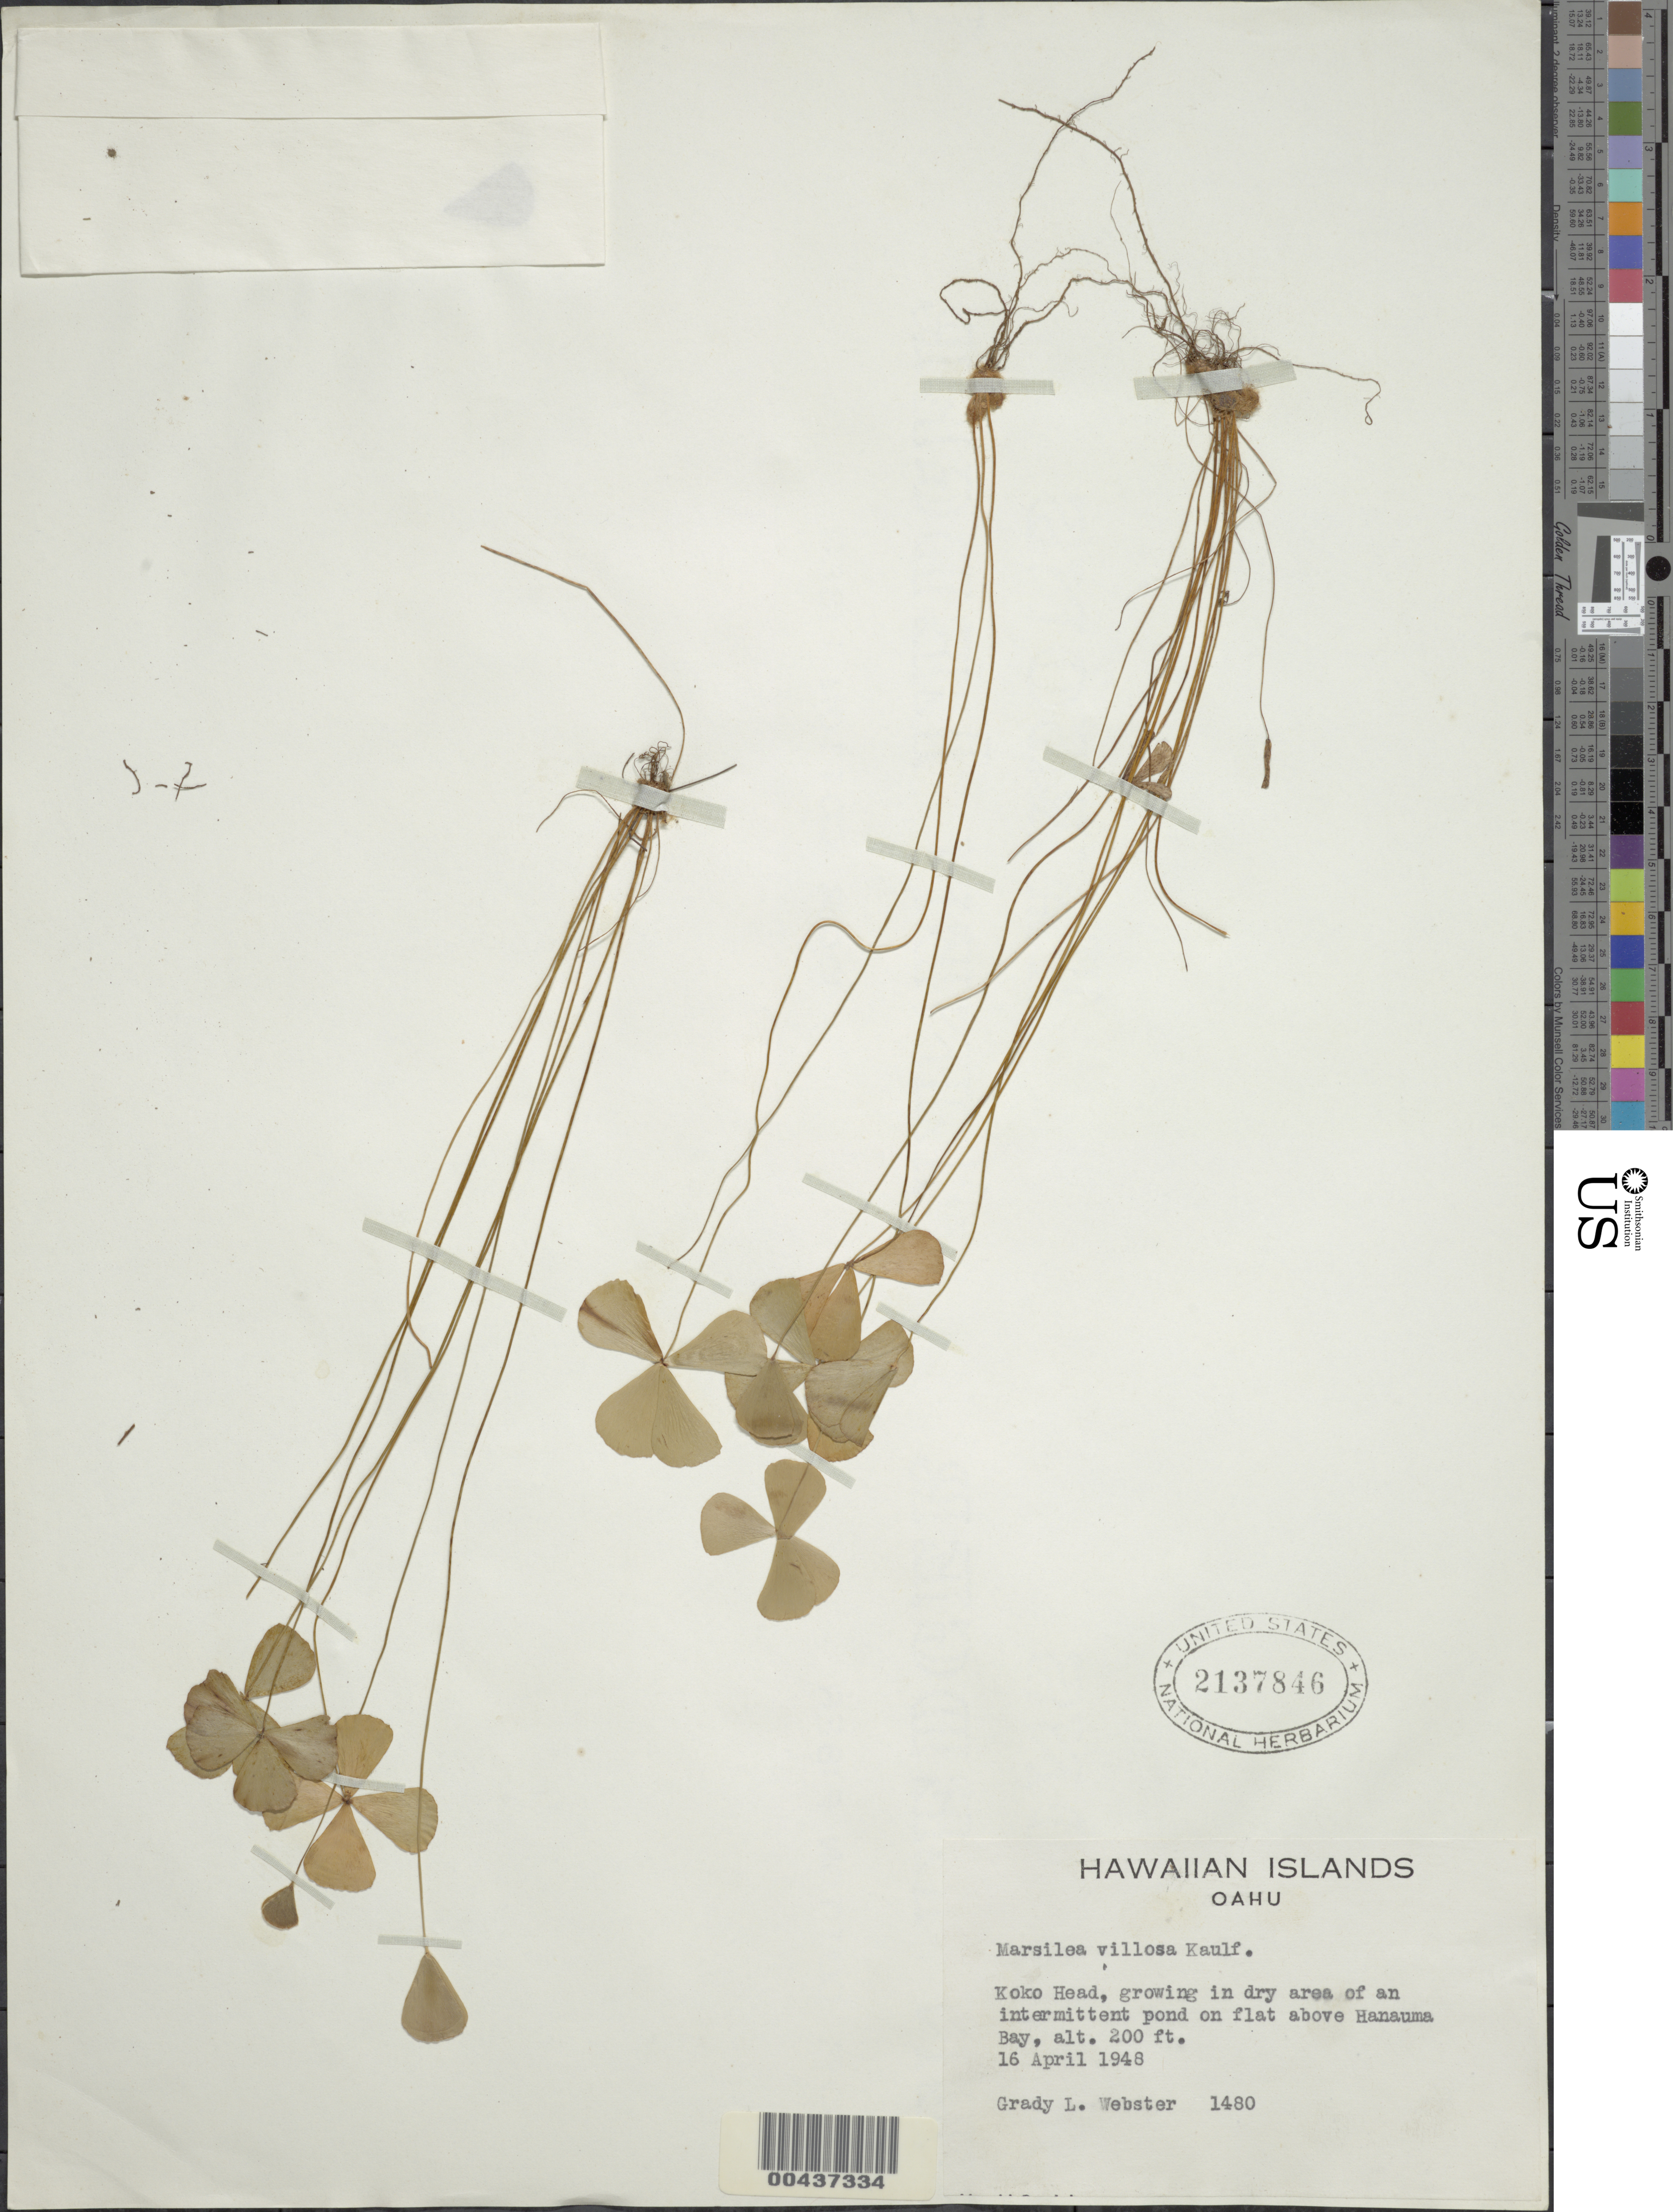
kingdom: Plantae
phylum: Tracheophyta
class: Polypodiopsida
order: Salviniales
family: Marsileaceae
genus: Marsilea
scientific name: Marsilea villosa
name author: Kaulf.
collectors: G. L. Webster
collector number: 1480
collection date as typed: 16 Apr 1948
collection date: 1948-04-16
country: United States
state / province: Hawaii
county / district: Honolulu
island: Oahu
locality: Koko Head above Hanauma Bay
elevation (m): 61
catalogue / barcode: US 2137846